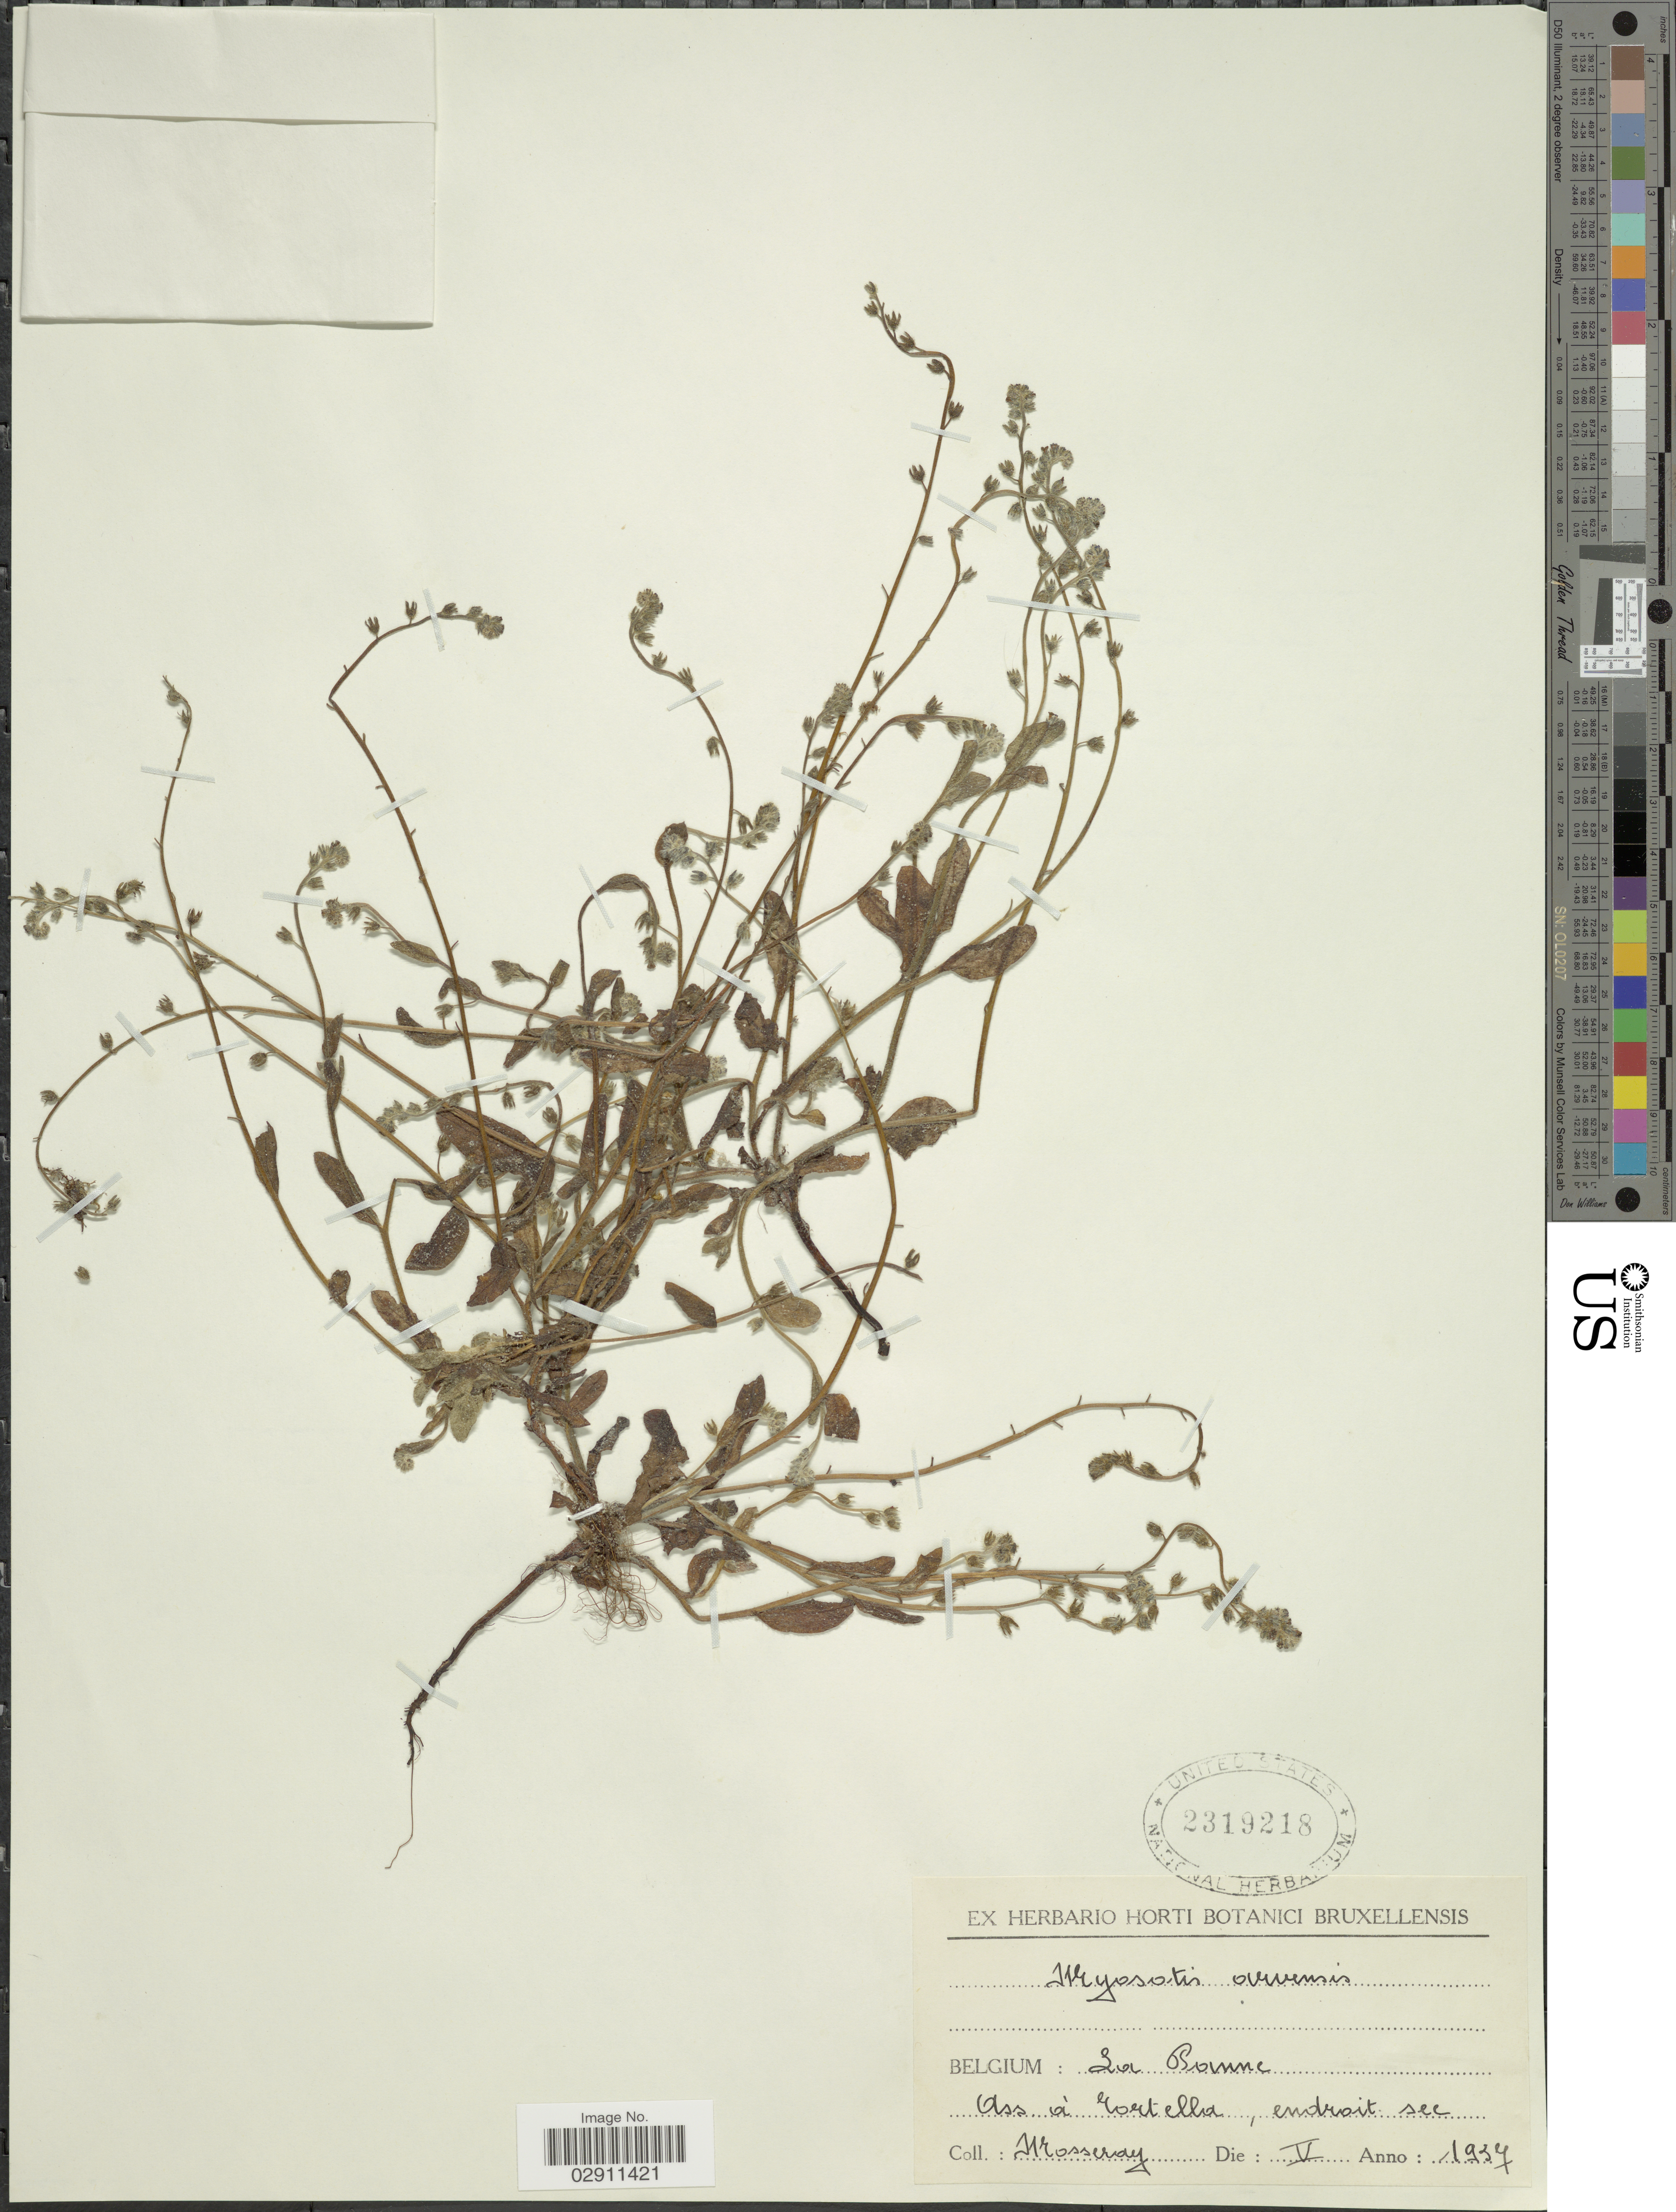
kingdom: Plantae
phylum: Tracheophyta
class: Magnoliopsida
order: Boraginales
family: Boraginaceae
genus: Myosotis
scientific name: Myosotis arvensis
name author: (L.) Hill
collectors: Mosseray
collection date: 1937-05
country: Belgium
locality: La Pomme [interpreted], Ass [interpreted] á Cortella [interpreted].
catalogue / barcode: US 2319218